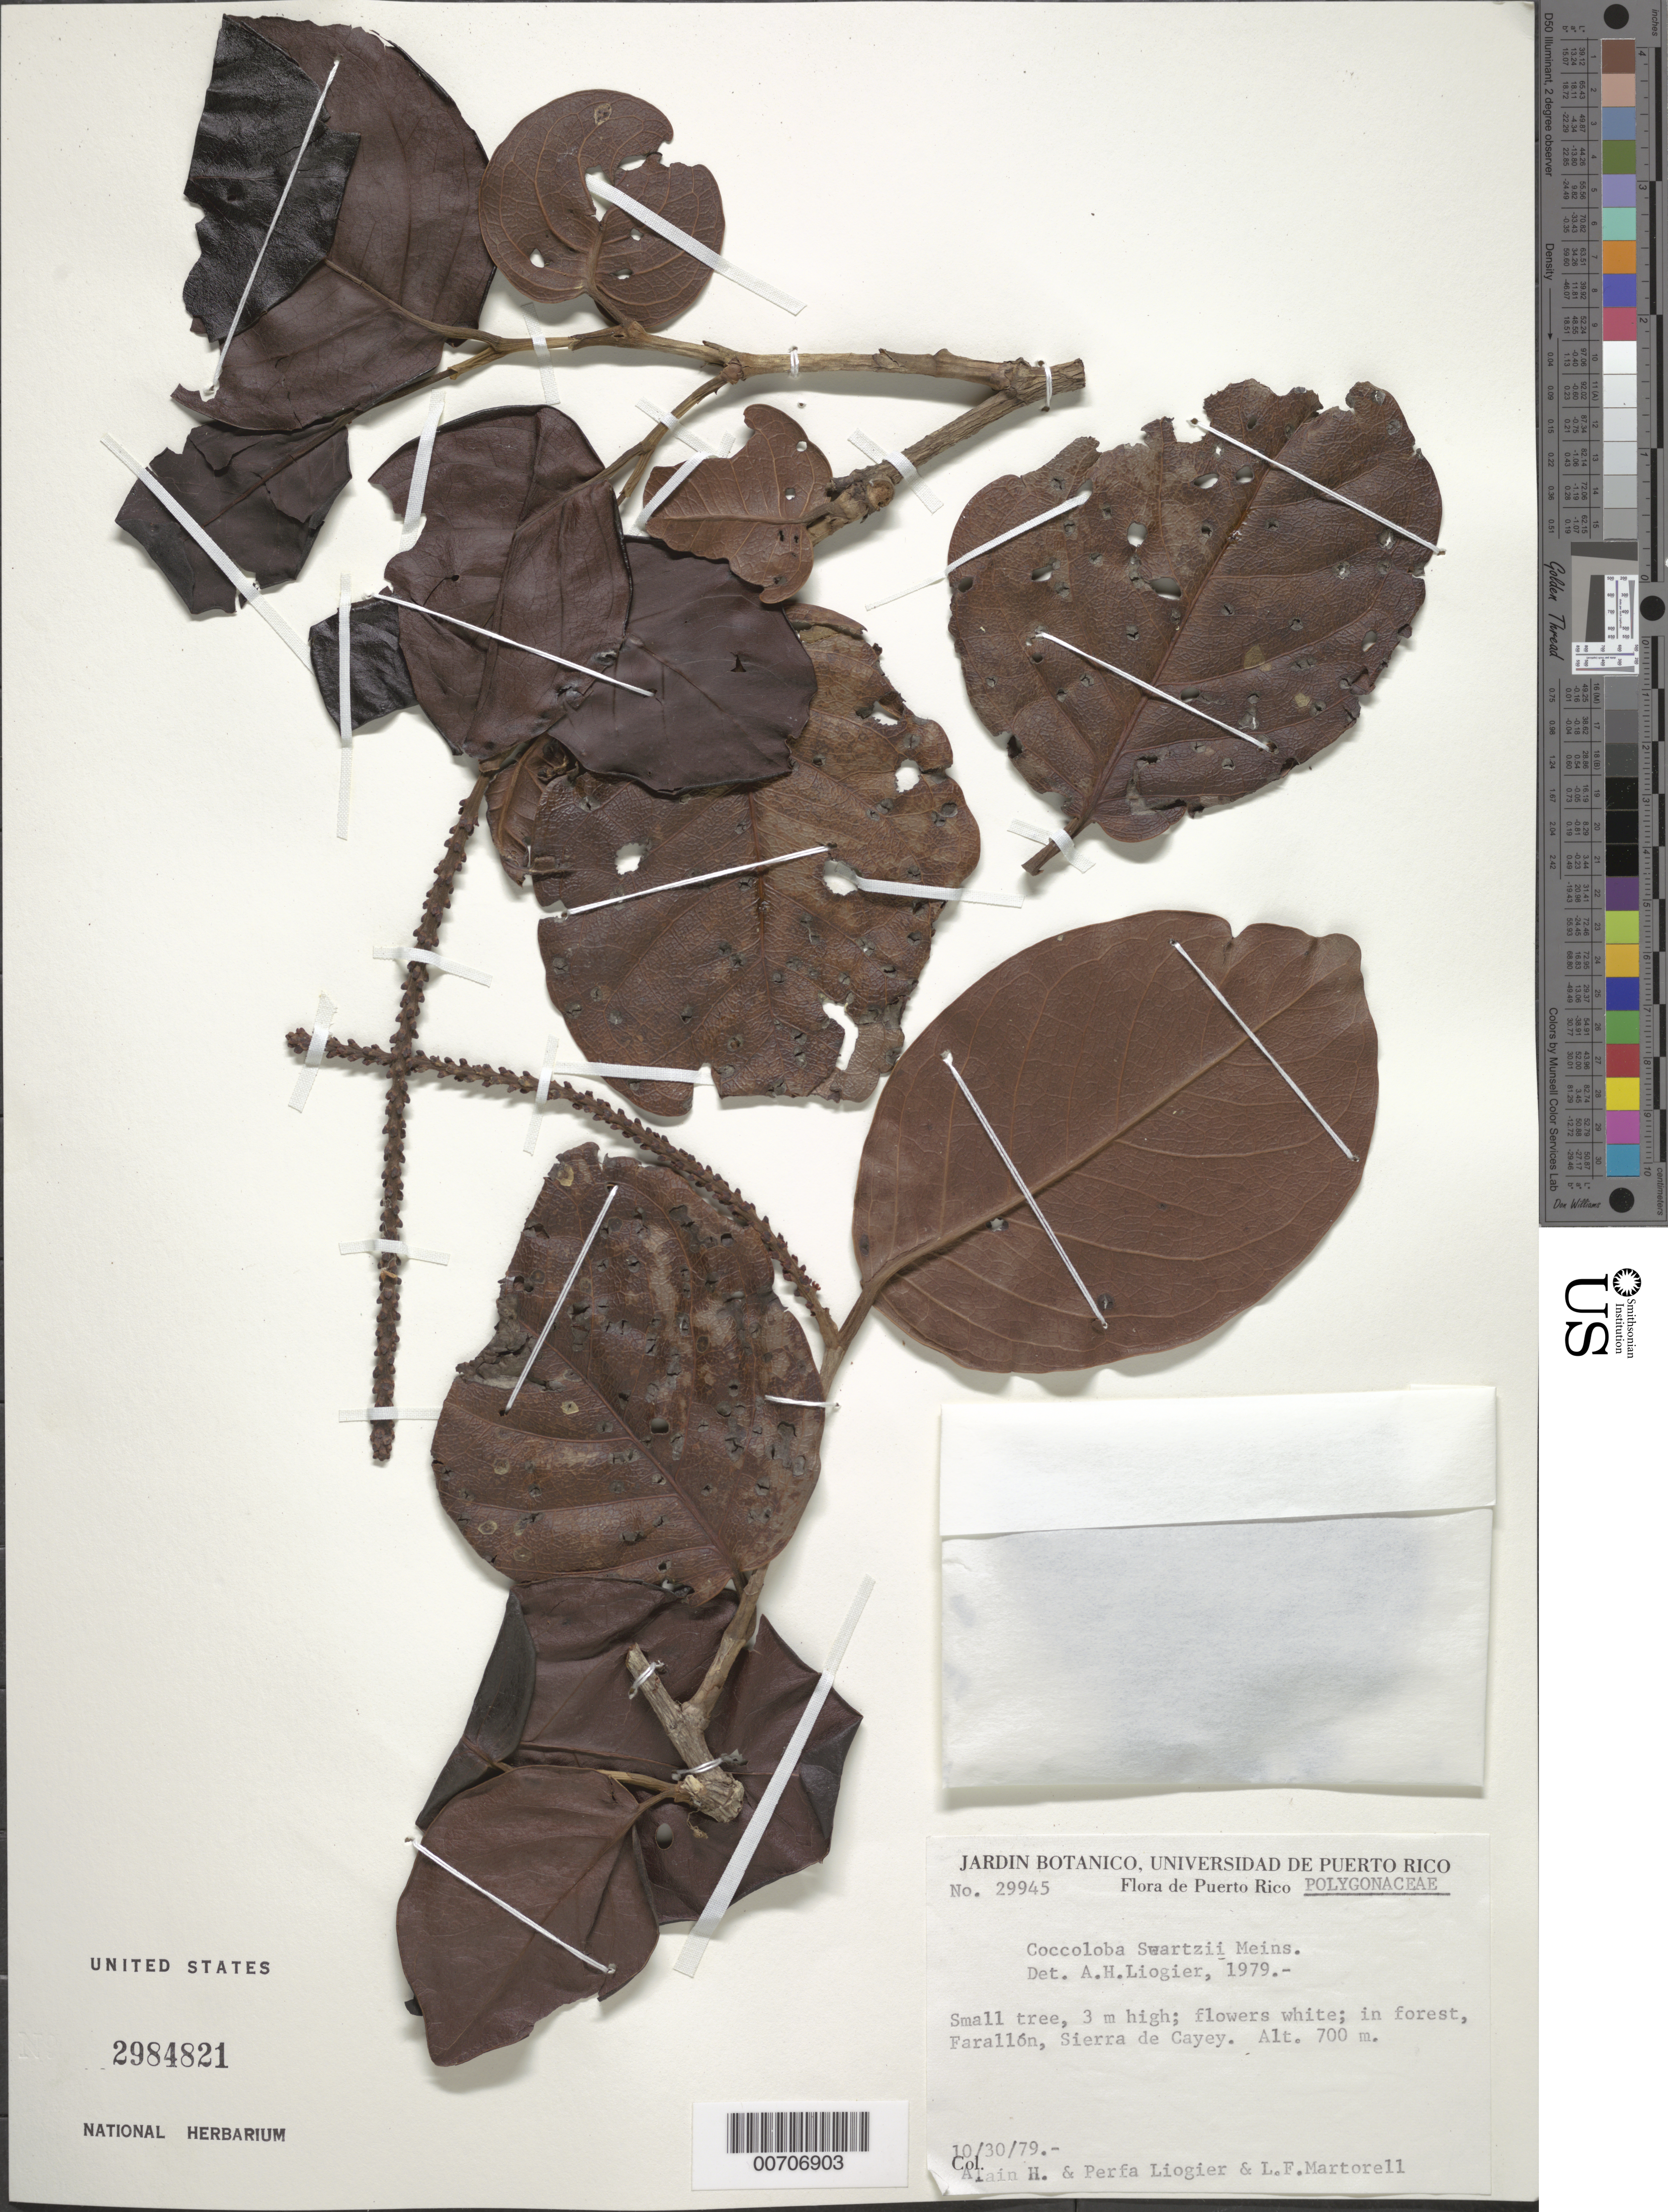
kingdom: Plantae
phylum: Tracheophyta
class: Magnoliopsida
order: Caryophyllales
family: Polygonaceae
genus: Coccoloba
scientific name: Coccoloba swartzii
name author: Meisn.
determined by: Liogier, Alain H.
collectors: A. H. Liogier, M. P. Liogier & L. Martorell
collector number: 29945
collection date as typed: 30 Oct 1979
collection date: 1979-10-30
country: Puerto Rico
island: Greater Antilles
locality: Farallón, Sierra de Cayey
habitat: In forest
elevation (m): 700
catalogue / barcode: US 2984821